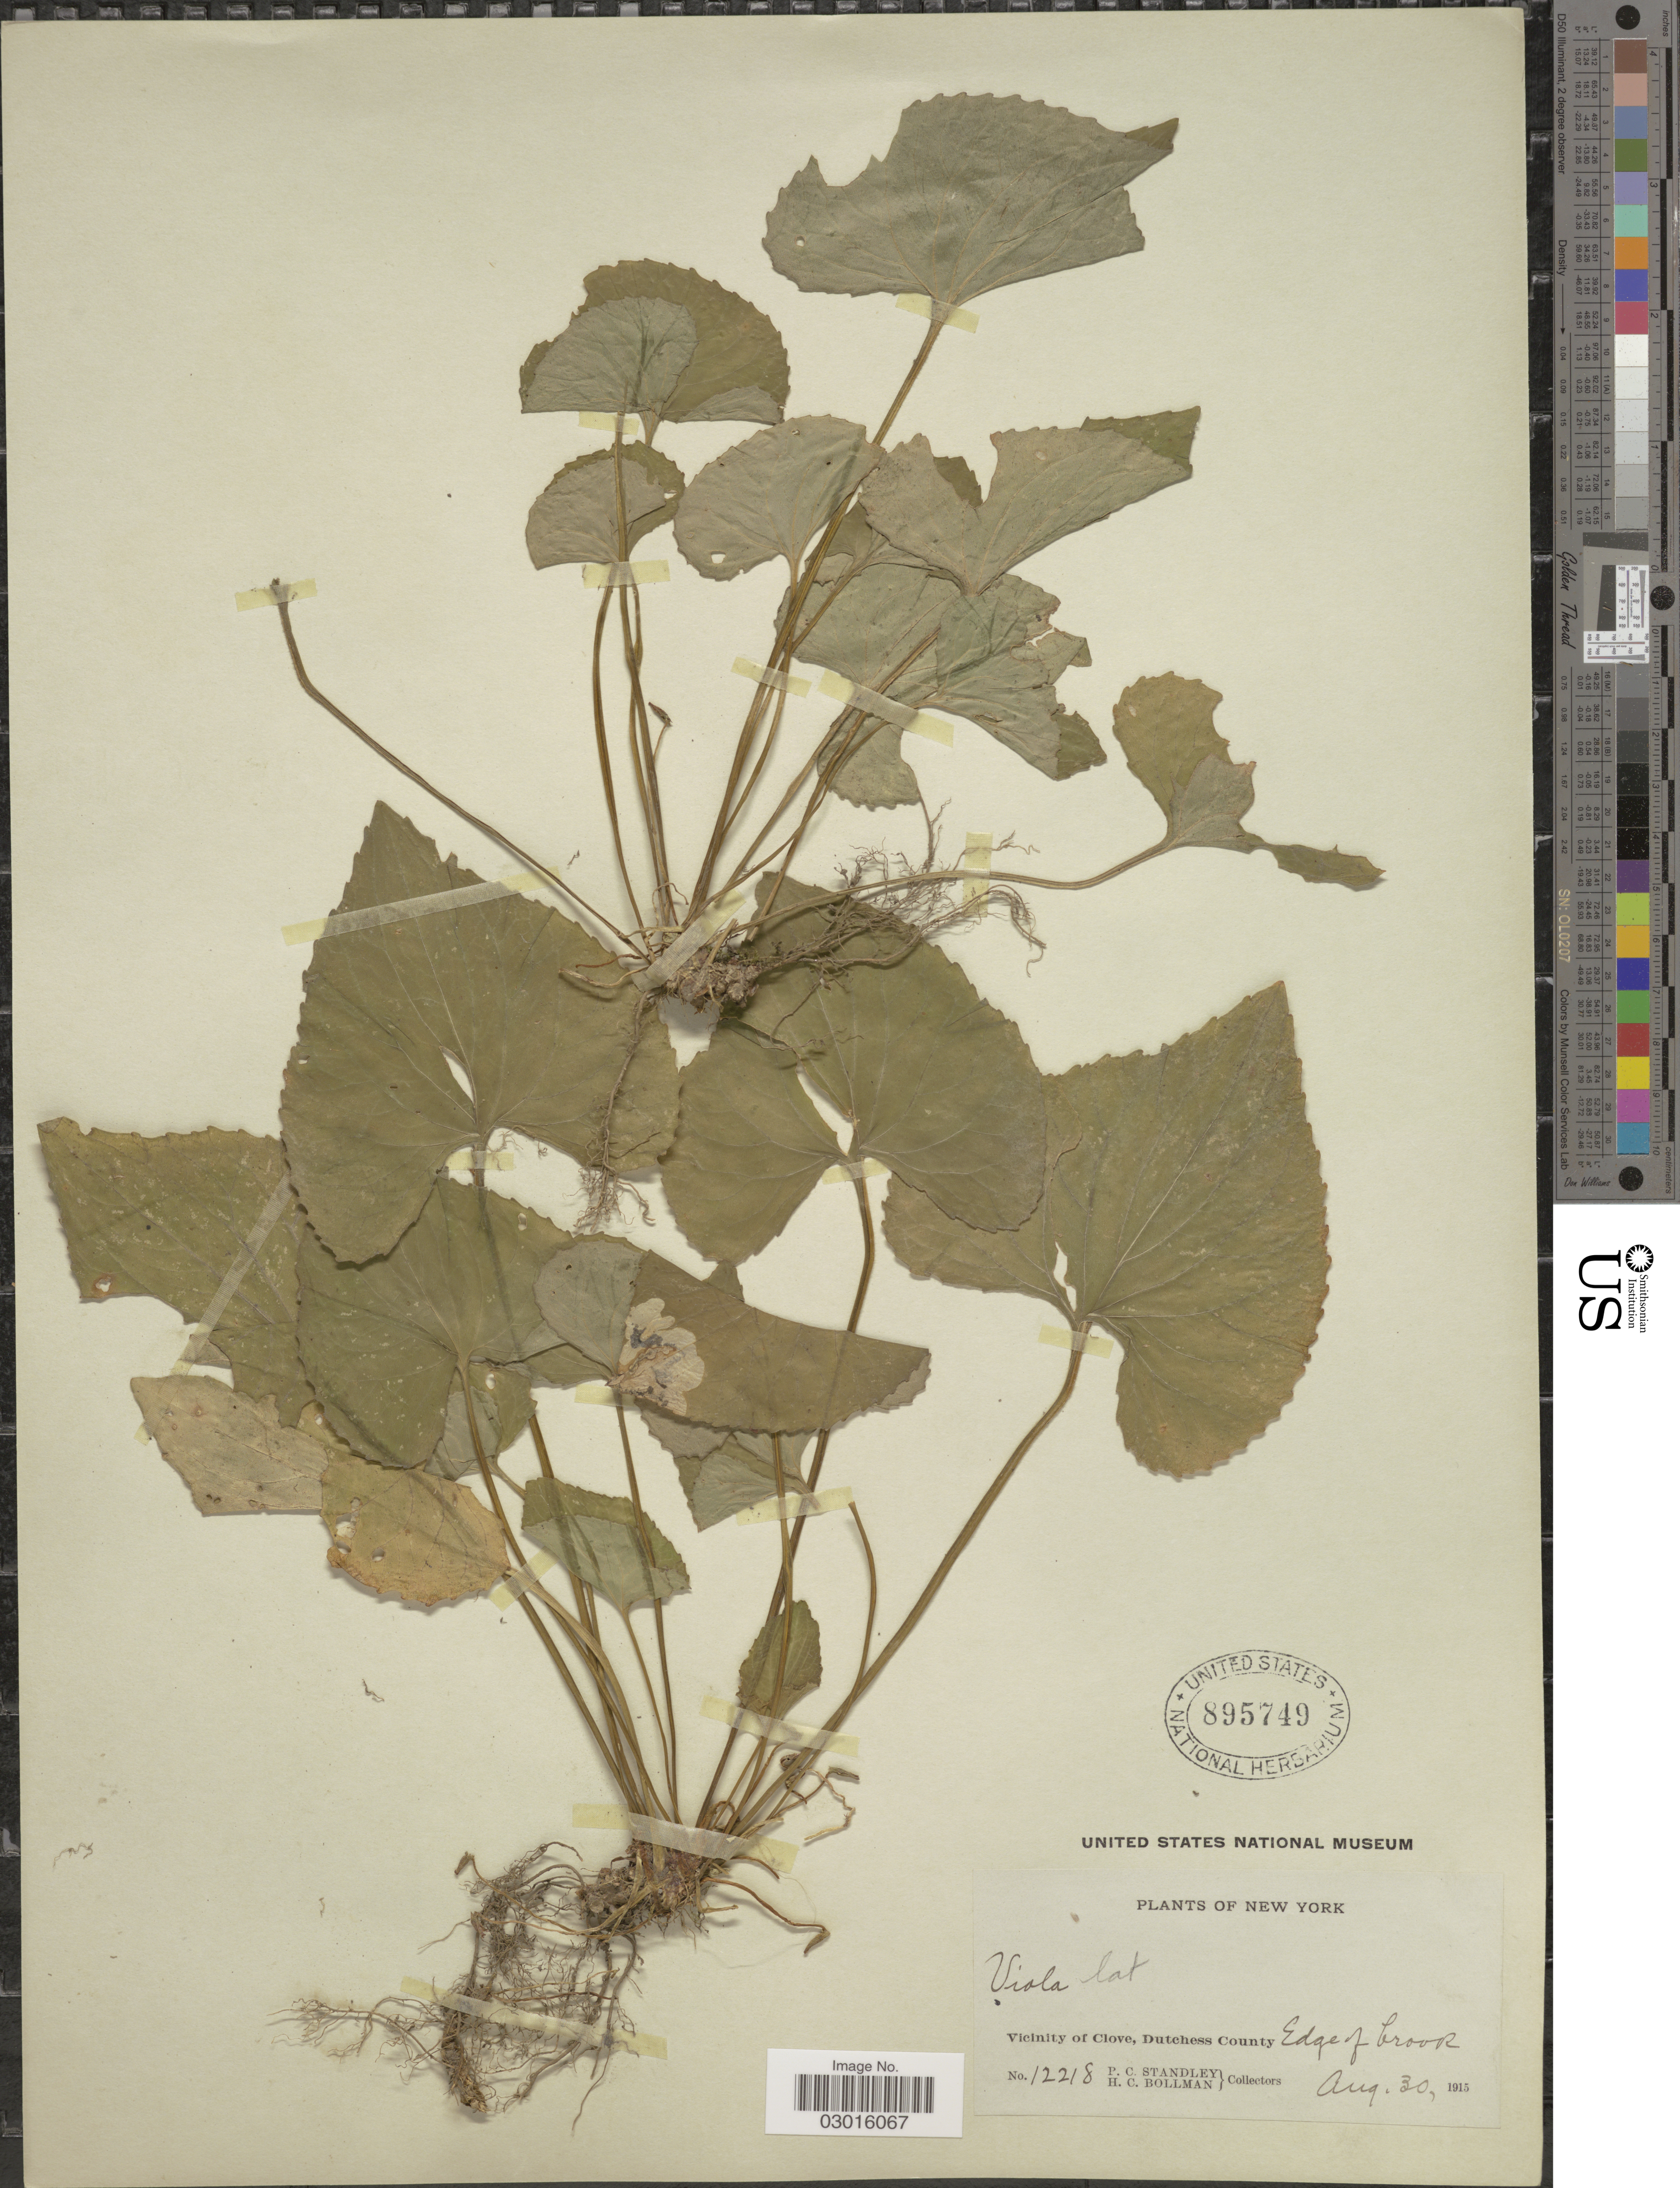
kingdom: Plantae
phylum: Tracheophyta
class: Magnoliopsida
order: Malpighiales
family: Violaceae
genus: Viola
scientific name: Viola latiuscula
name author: Greene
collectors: P. C. Standley & H. C. Bollman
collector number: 12218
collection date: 1915-08-30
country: United States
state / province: New York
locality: Vicinity of Clove, Dutchess County, Edge of brook.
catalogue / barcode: US 895749